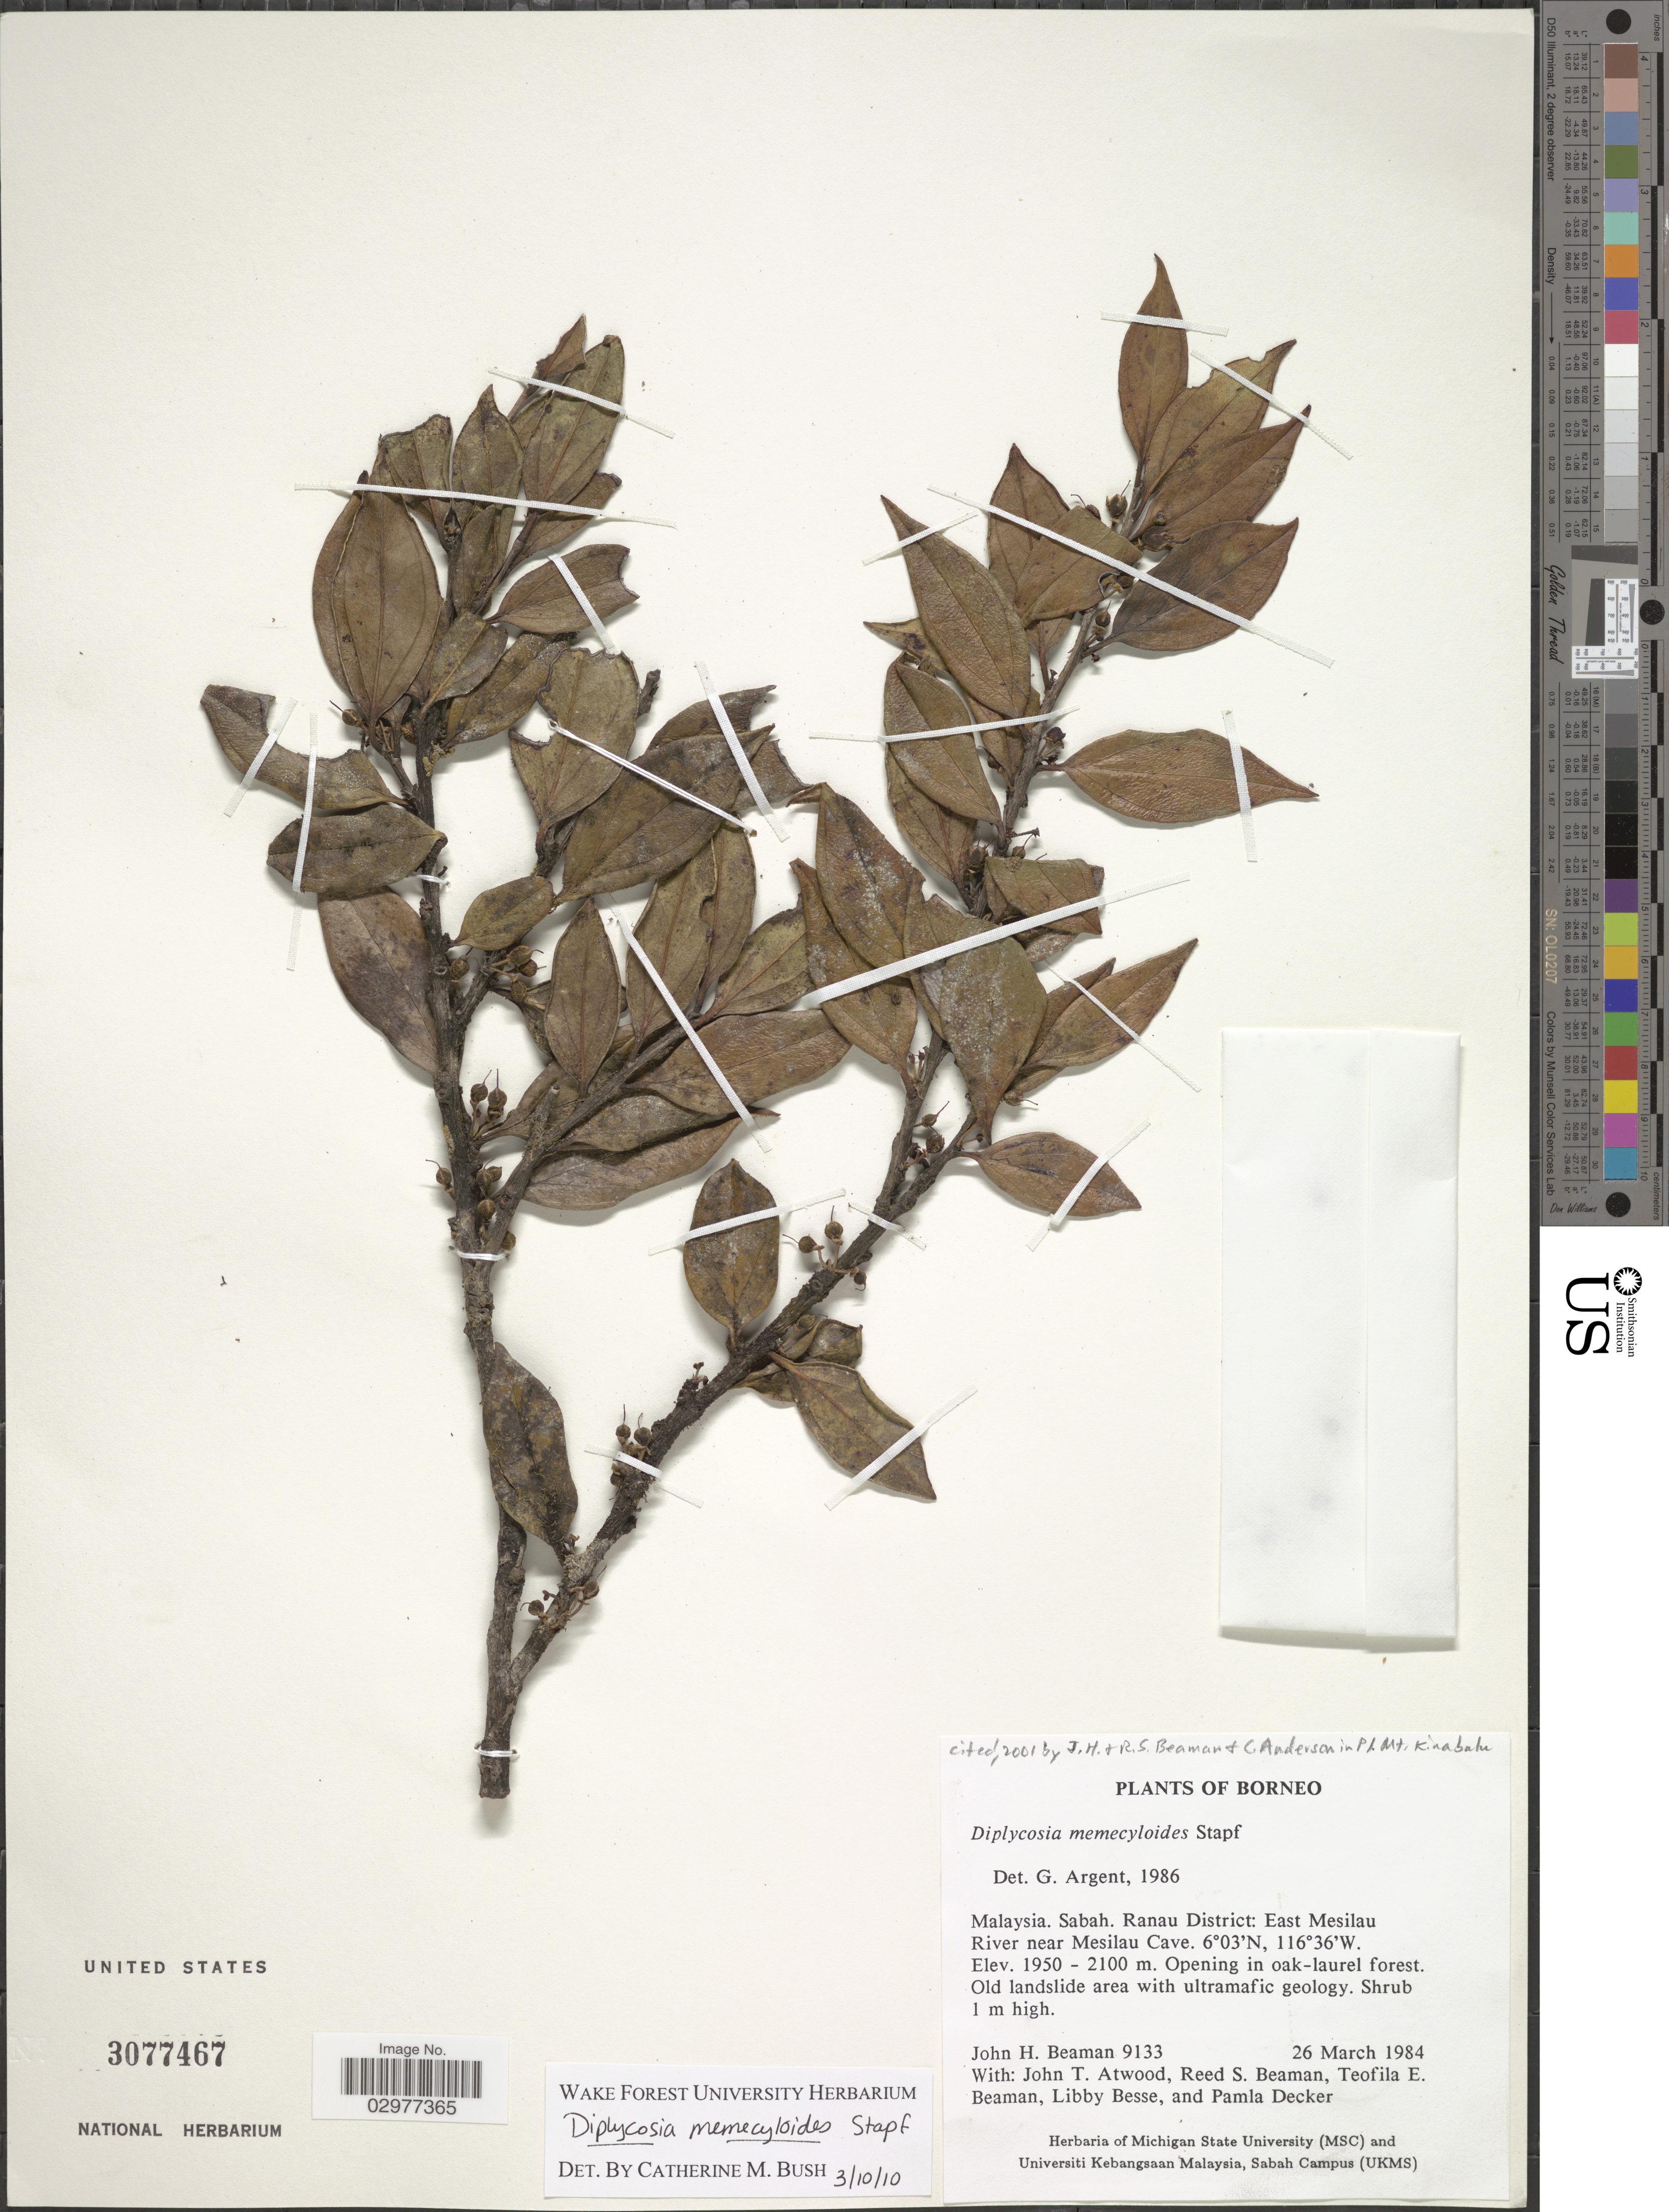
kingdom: Plantae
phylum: Tracheophyta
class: Magnoliopsida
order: Ericales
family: Ericaceae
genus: Diplycosia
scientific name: Diplycosia memecyloides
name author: Stapf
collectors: J. H. Beaman, J. T. Atwood, R. S. Beaman, T. E. Beaman & et al.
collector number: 9133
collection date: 1984-03-26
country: Malaysia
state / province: Sabah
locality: Borneo. Ranau District: East Mesilau River near Mesilau Cave.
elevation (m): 1950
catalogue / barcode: US 3077467